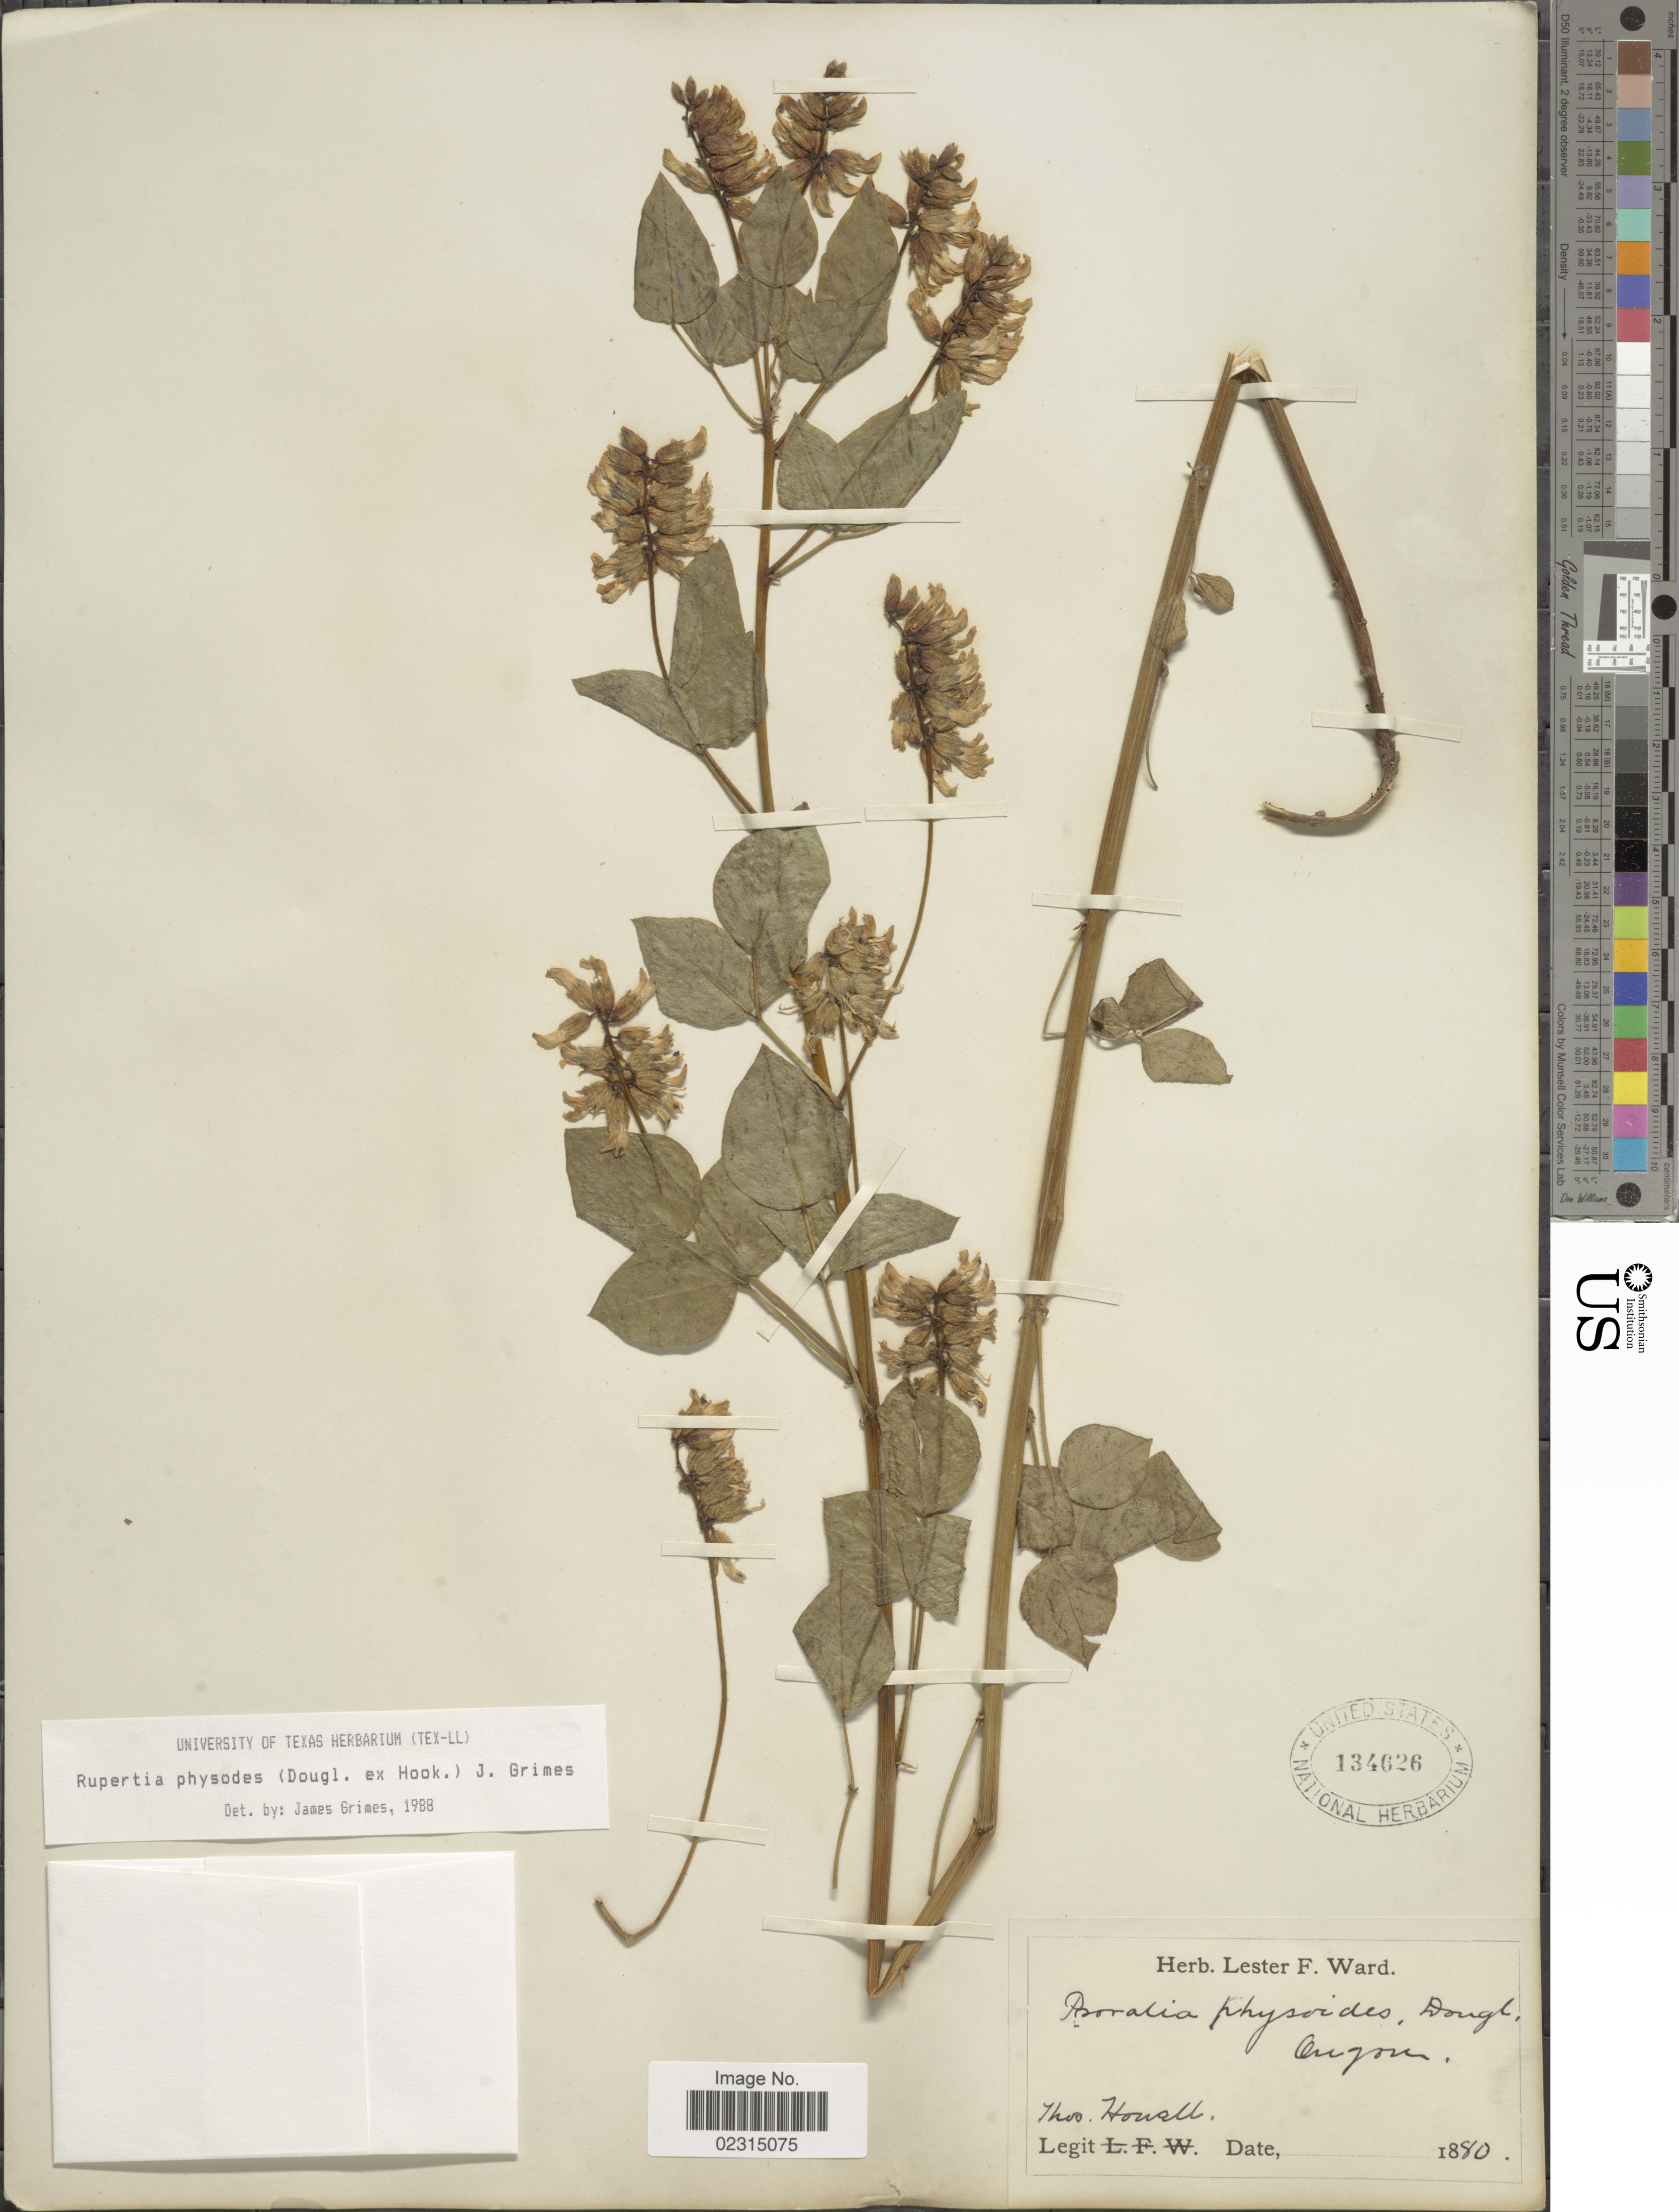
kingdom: Plantae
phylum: Tracheophyta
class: Magnoliopsida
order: Fabales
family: Fabaceae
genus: Rupertia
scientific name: Rupertia physodes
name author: (Douglas) J.W. Grimes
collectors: T. Howell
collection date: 1880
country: United States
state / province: Oregon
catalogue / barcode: US 134626